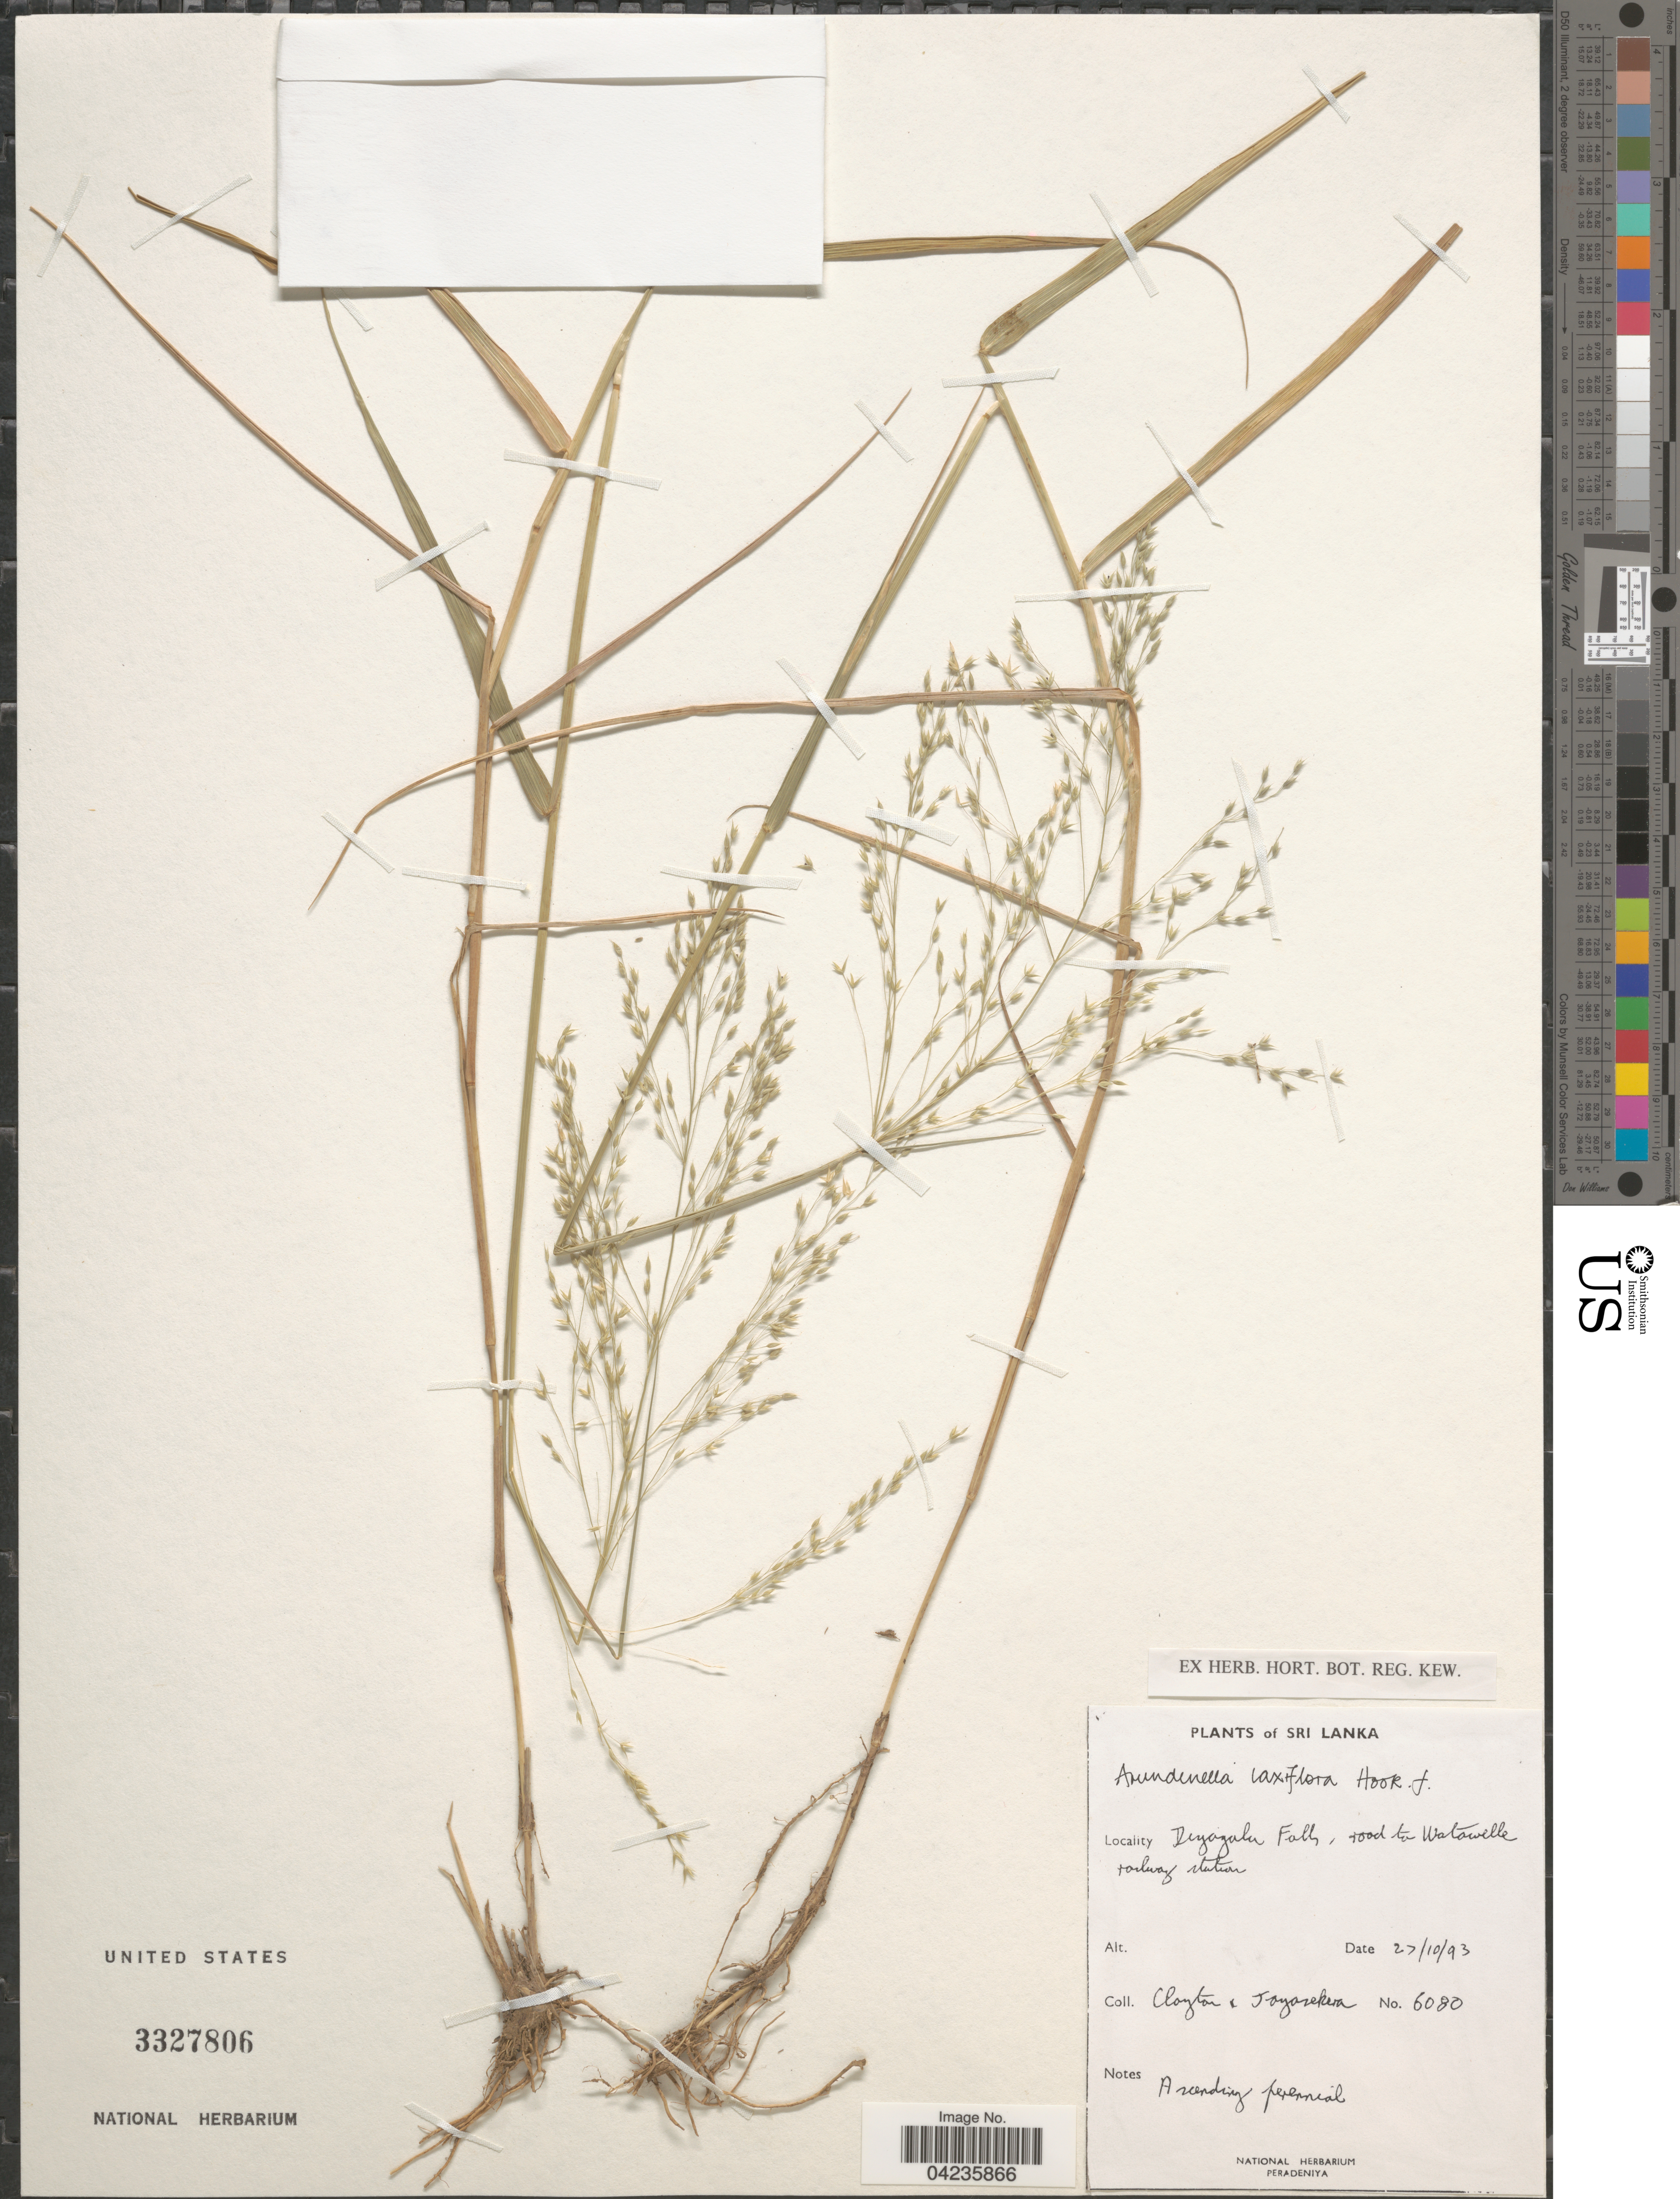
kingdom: Plantae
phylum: Tracheophyta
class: Liliopsida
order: Poales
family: Poaceae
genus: Arundinella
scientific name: Arundinella laxiflora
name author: Hook. f.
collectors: Clayton & -. Jayasekera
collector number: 6080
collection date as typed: Transcribed d/m/y: 27/10/93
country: Sri Lanka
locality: Deyayala [interpreted] Falls, road to Watawelle railway station.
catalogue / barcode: US 3327806